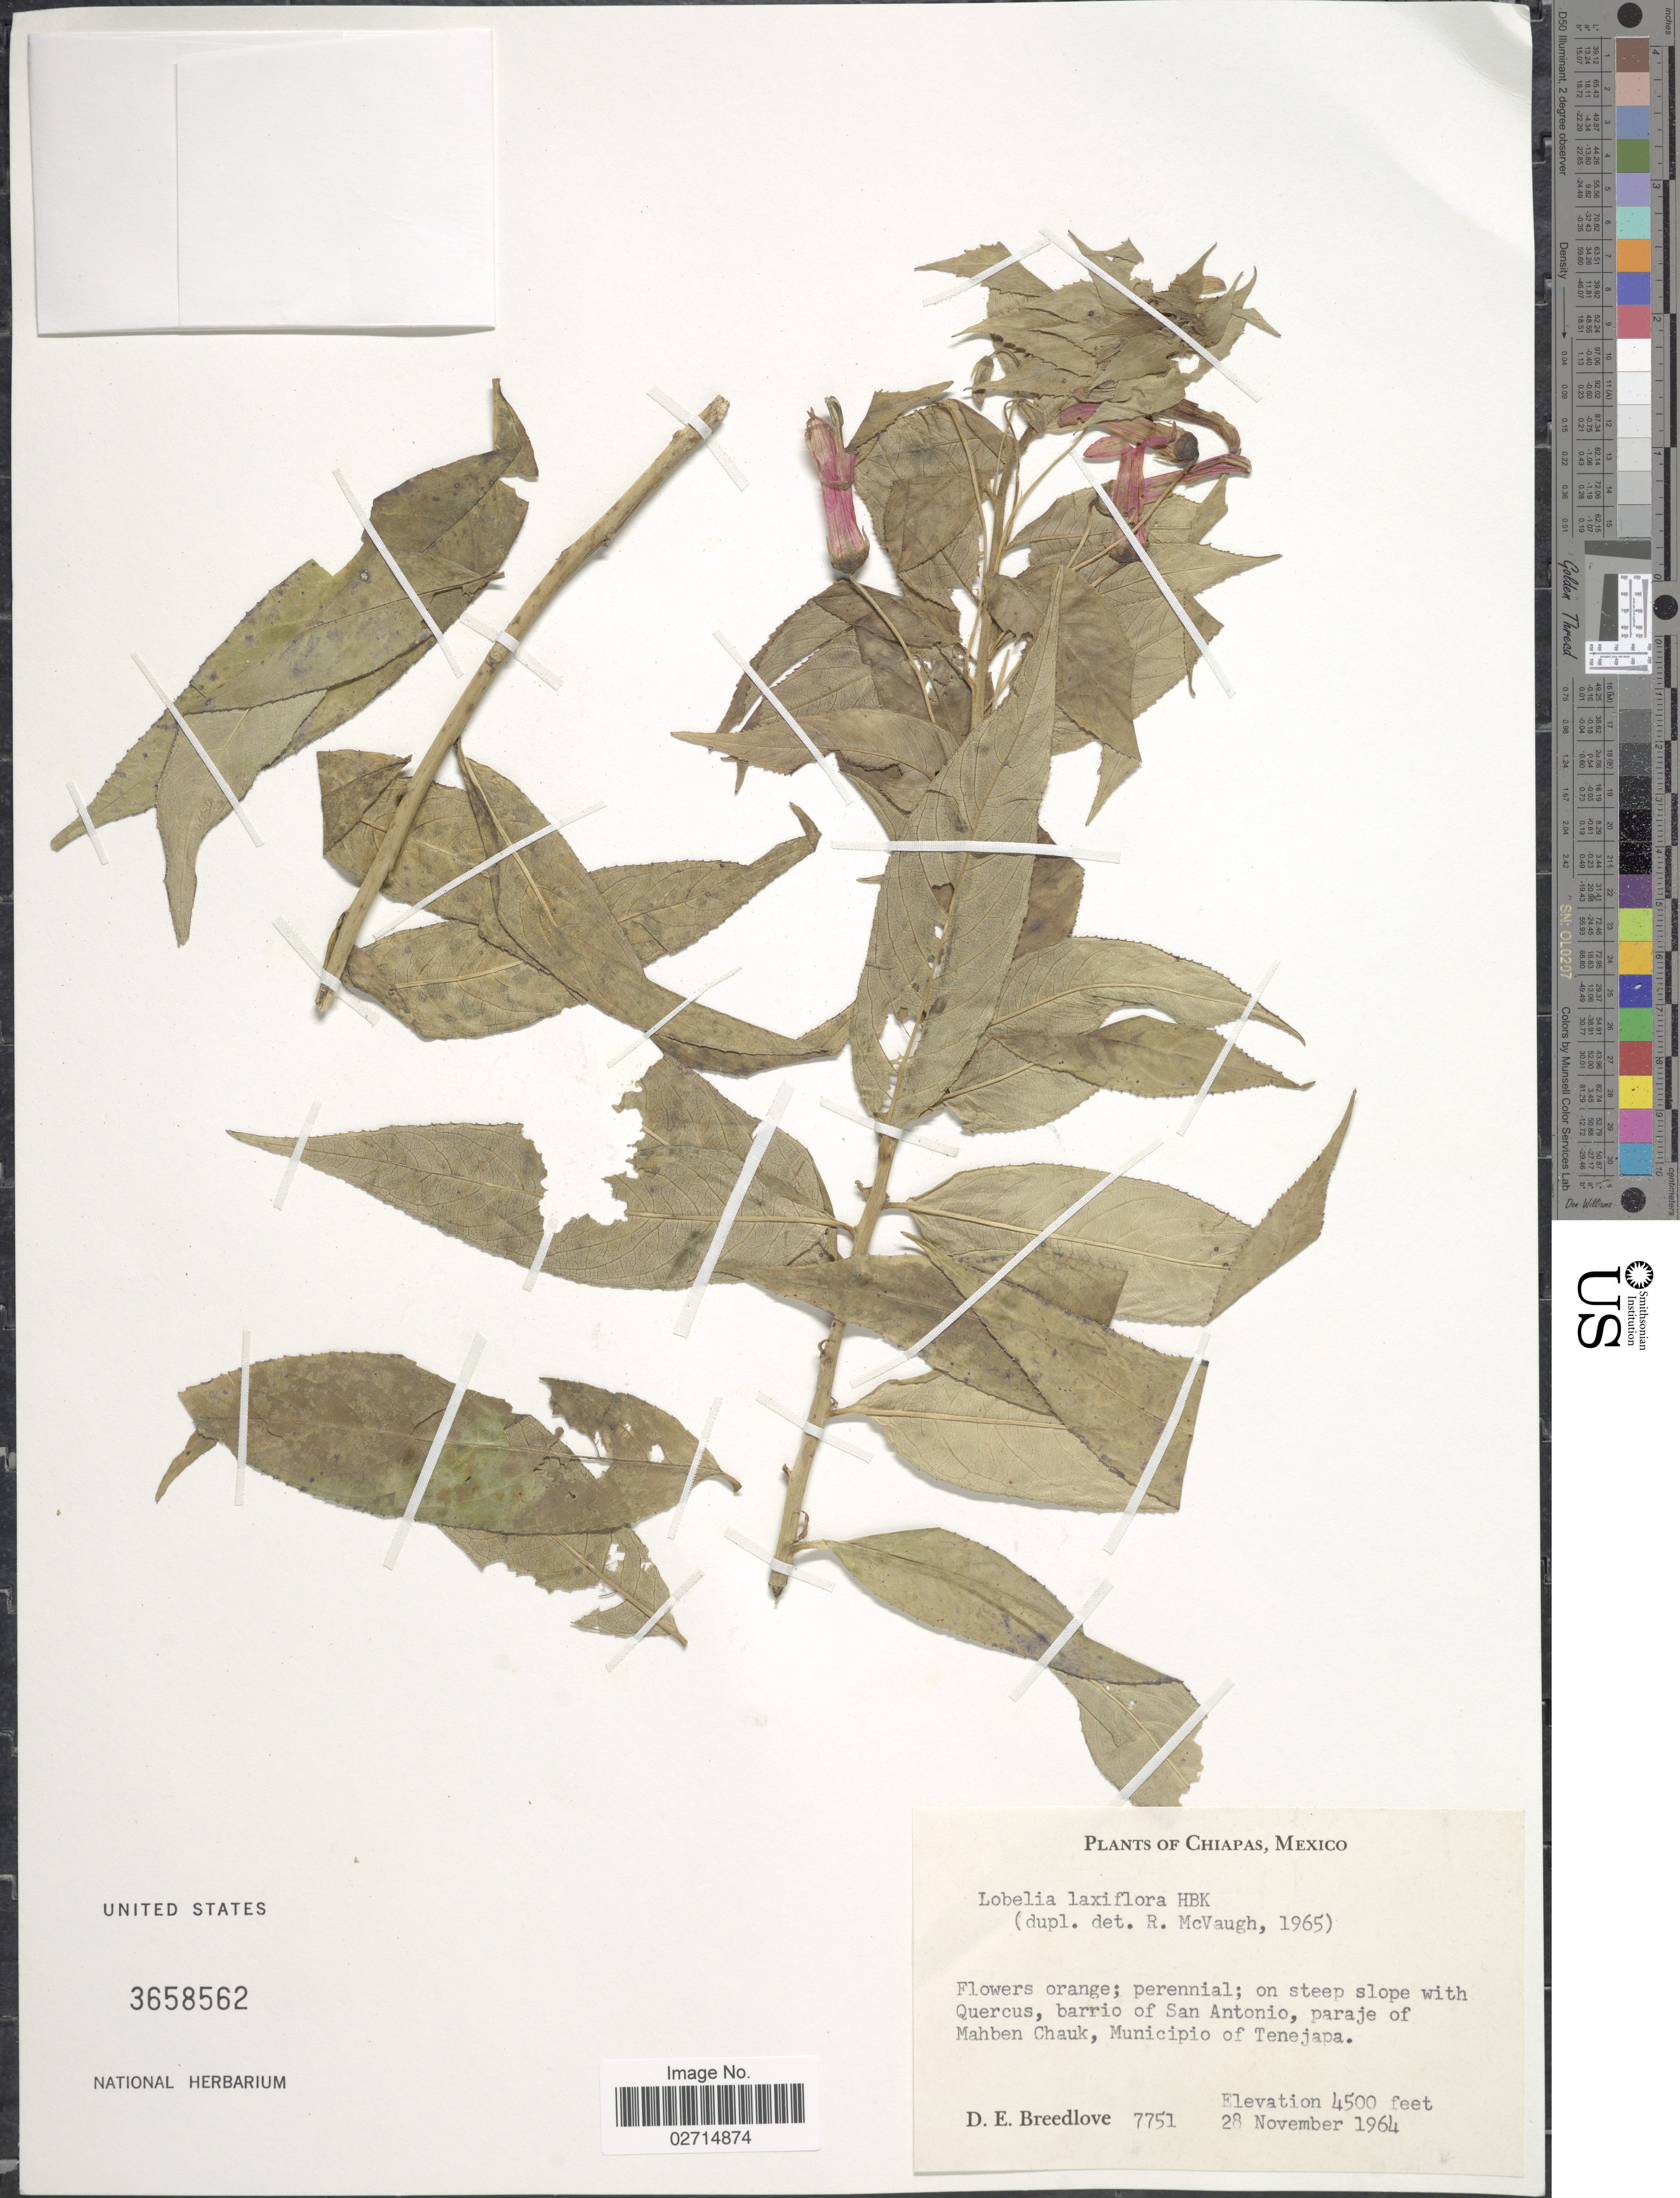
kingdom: Plantae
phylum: Tracheophyta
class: Magnoliopsida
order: Asterales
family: Campanulaceae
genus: Lobelia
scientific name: Lobelia laxiflora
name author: Kunth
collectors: D. E. Breedlove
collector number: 7751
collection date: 1964-11-28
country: Mexico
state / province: Chiapas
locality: On steep slope with Quercus, barrio of San Antonio, paraje of Mahben Chauk, Municipio of Tenejapa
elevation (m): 1372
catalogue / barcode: US 3658562